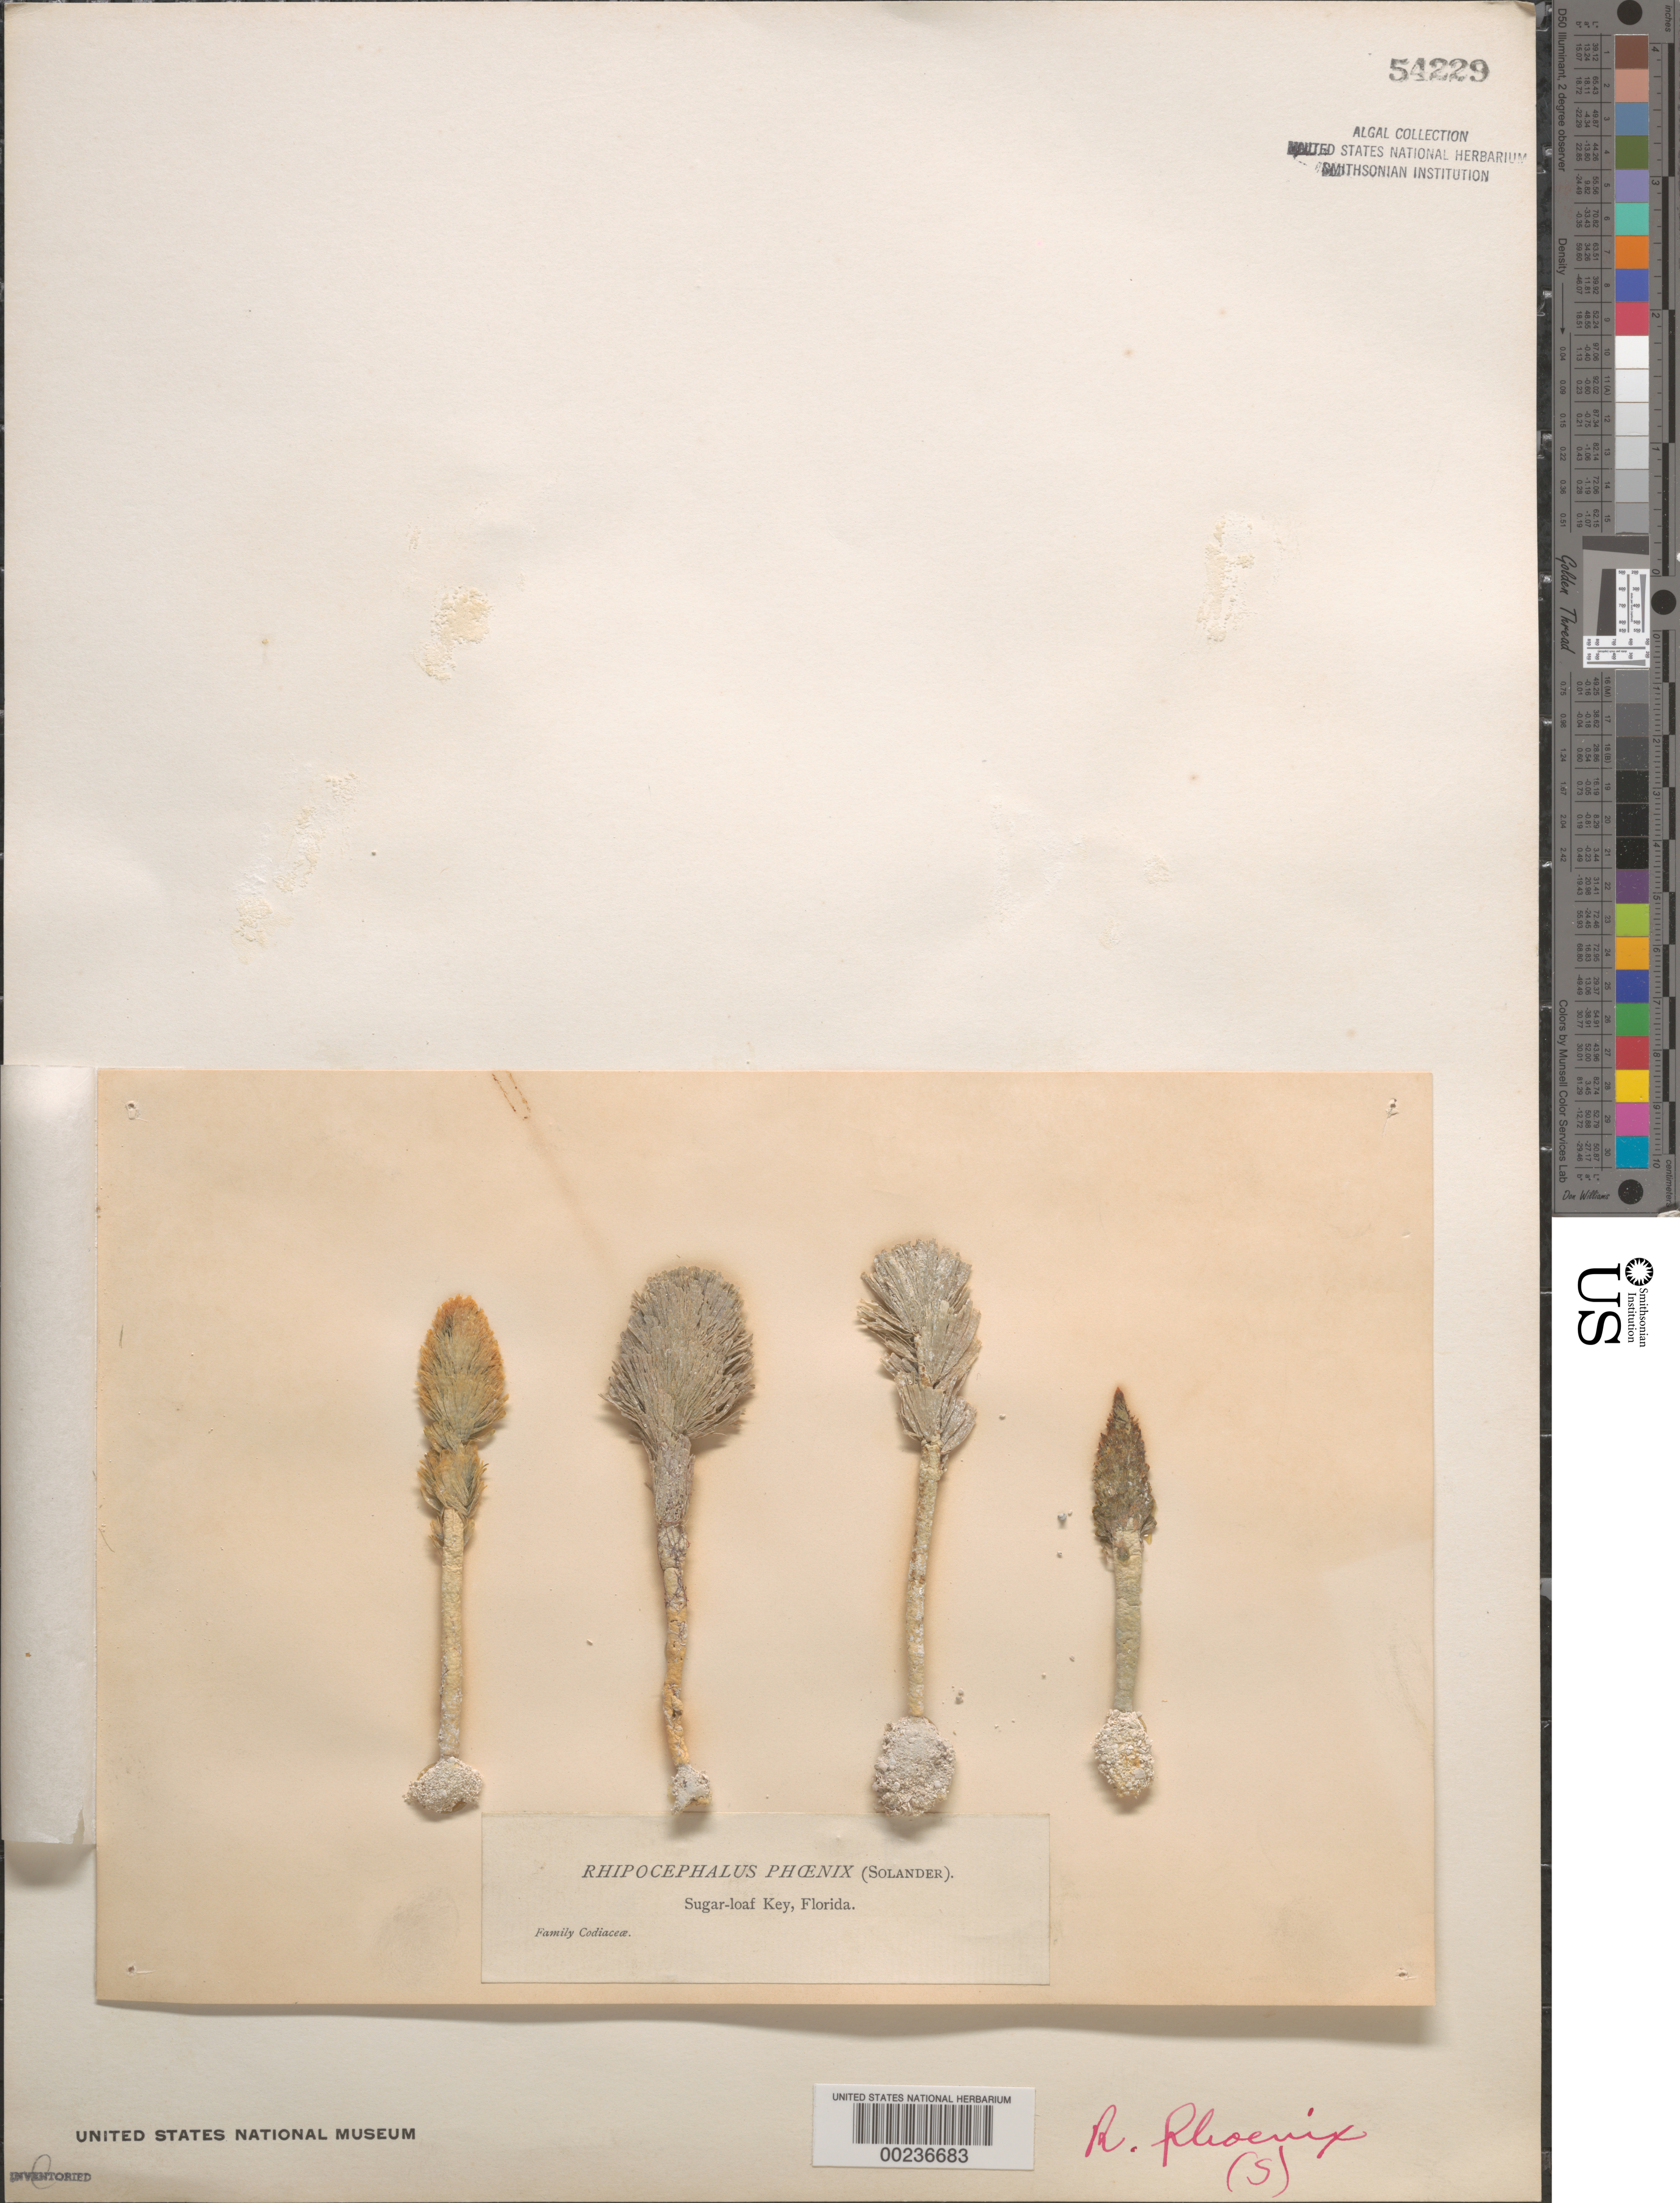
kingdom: Plantae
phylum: Chlorophyta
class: Ulvophyceae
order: Bryopsidales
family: Udoteaceae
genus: Rhipocephalus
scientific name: Rhipocephalus phoenix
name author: (J. Ellis & Sol.) Kütz.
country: United States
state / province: Florida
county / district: Monroe County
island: Sugarloaf Key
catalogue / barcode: US 54229